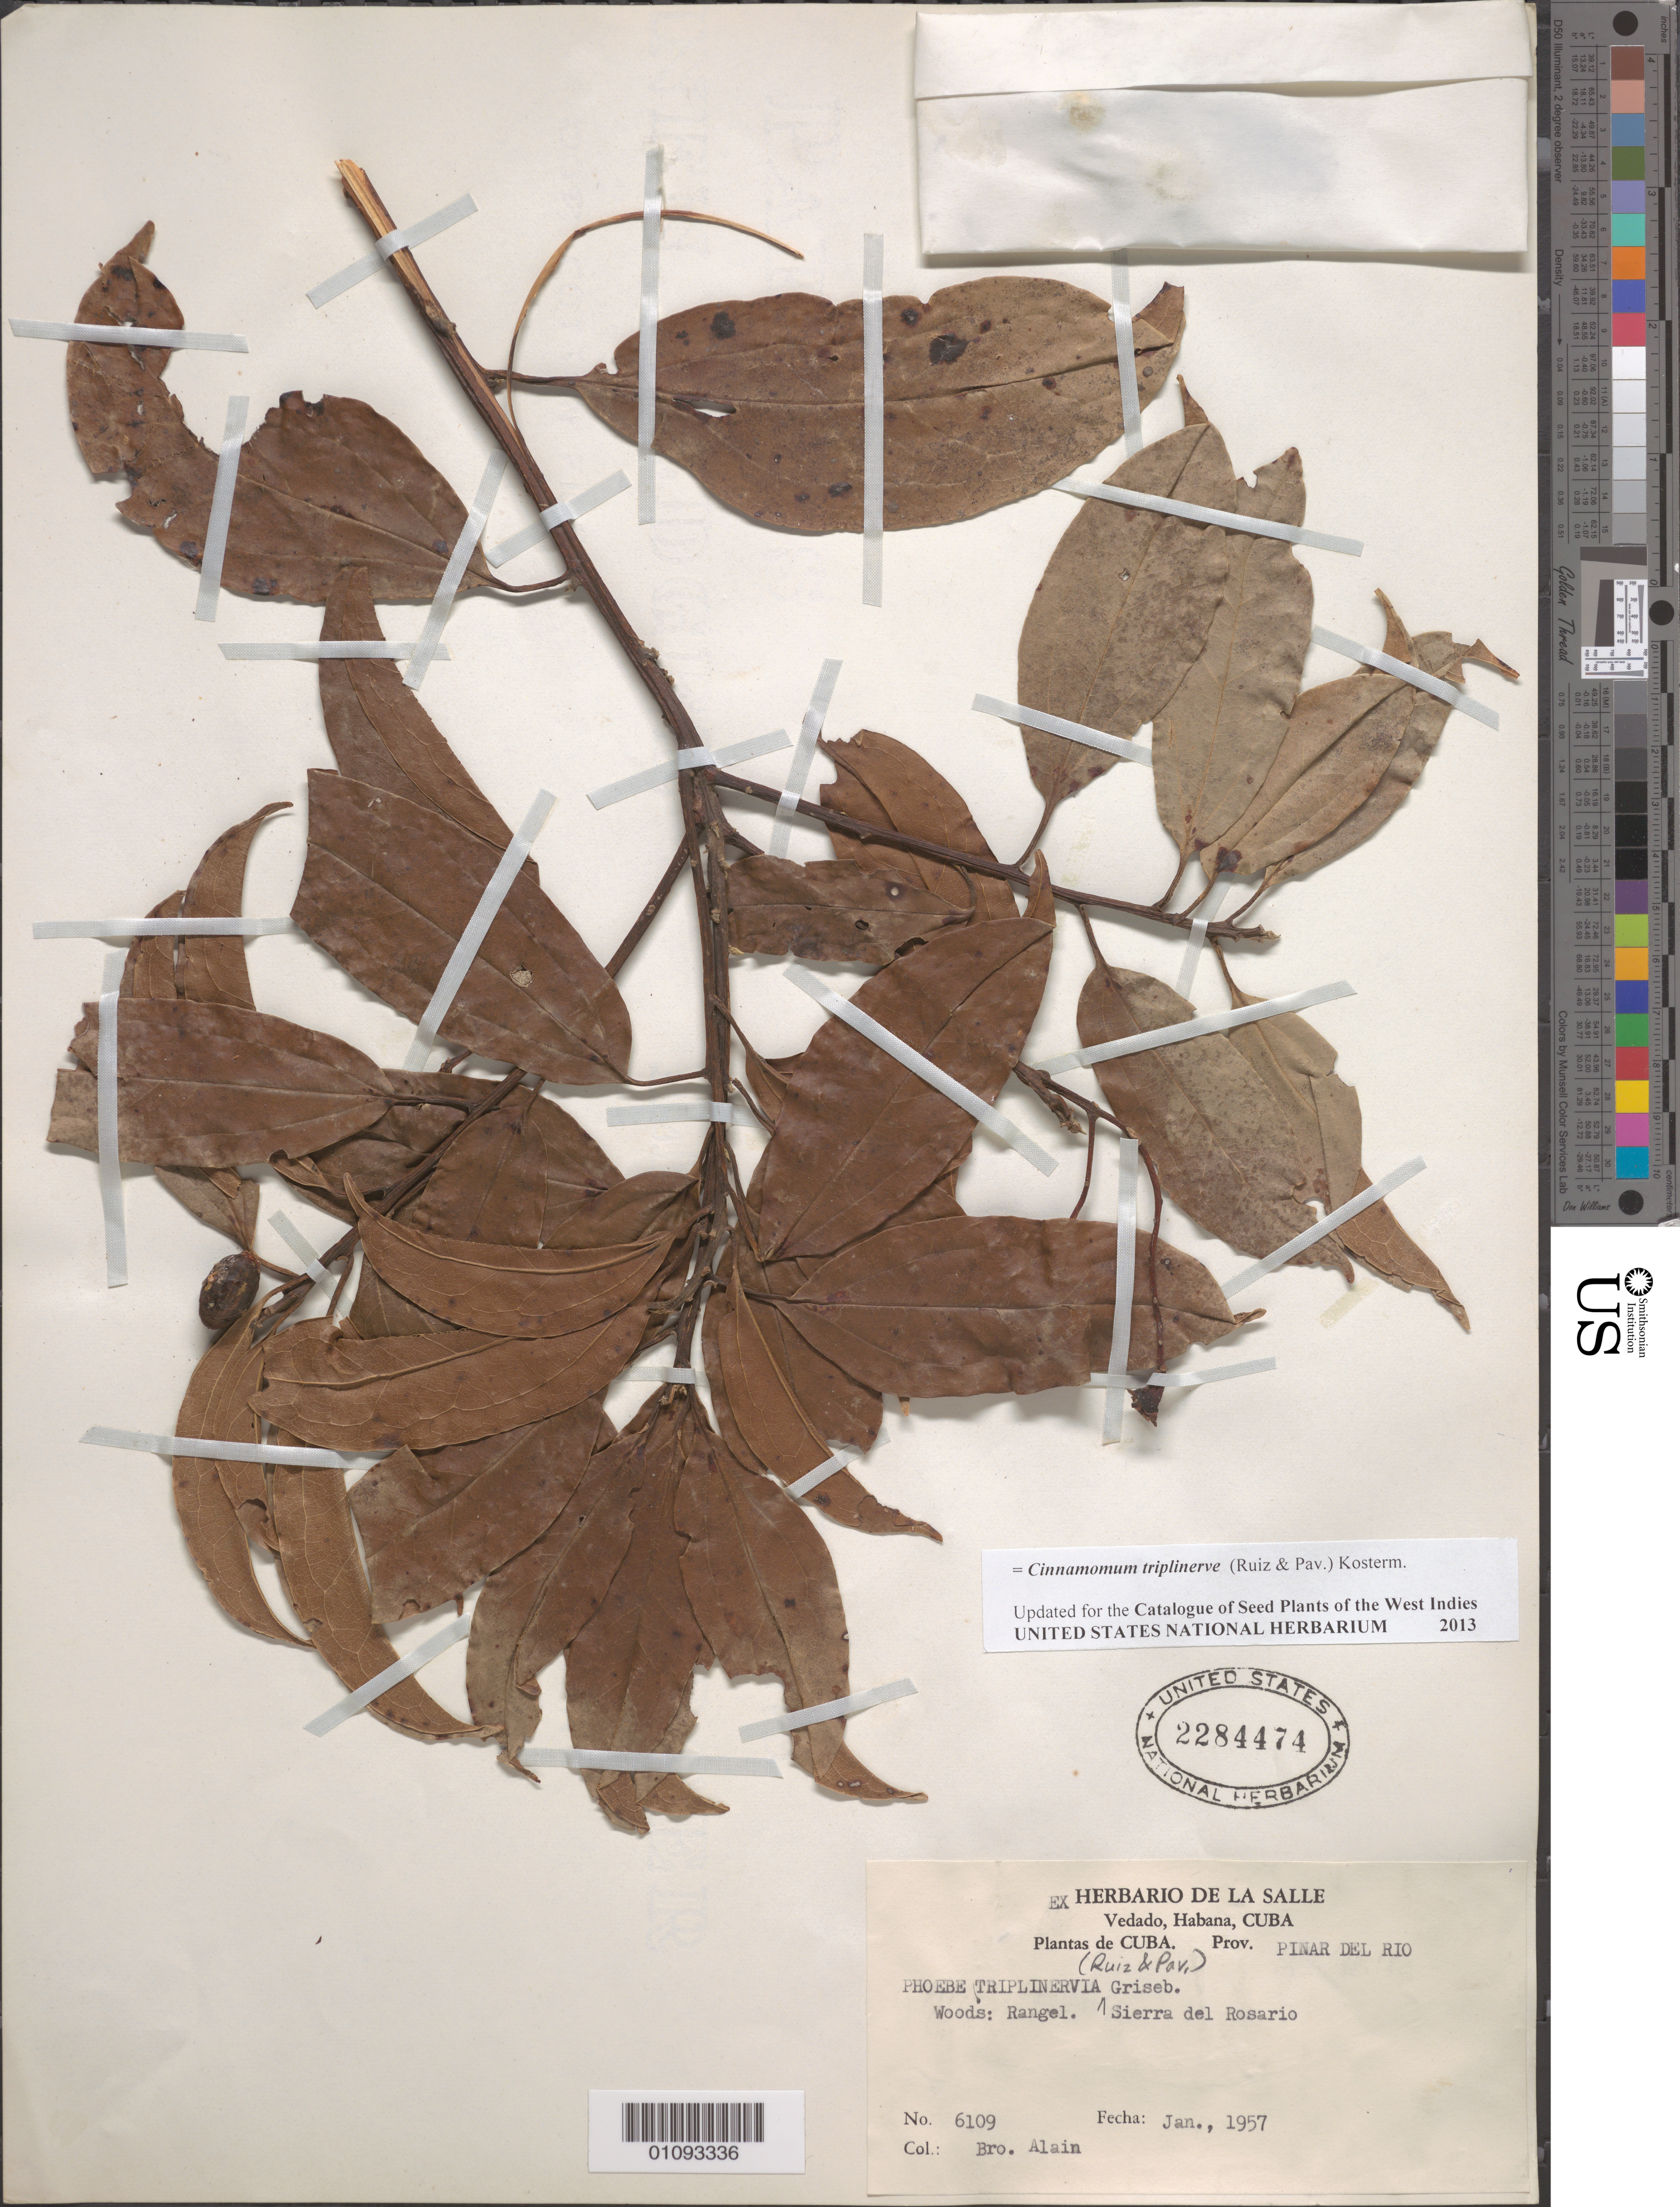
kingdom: Plantae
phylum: Tracheophyta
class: Magnoliopsida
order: Laurales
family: Lauraceae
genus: Phoebe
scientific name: Phoebe grisebachiana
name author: Mez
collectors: A. H. Liogier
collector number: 6109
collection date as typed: Jan 1957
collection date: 1957-01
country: Cuba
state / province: Pinar del Rio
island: Cuba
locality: Sierra del Rosario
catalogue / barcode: US 2284474